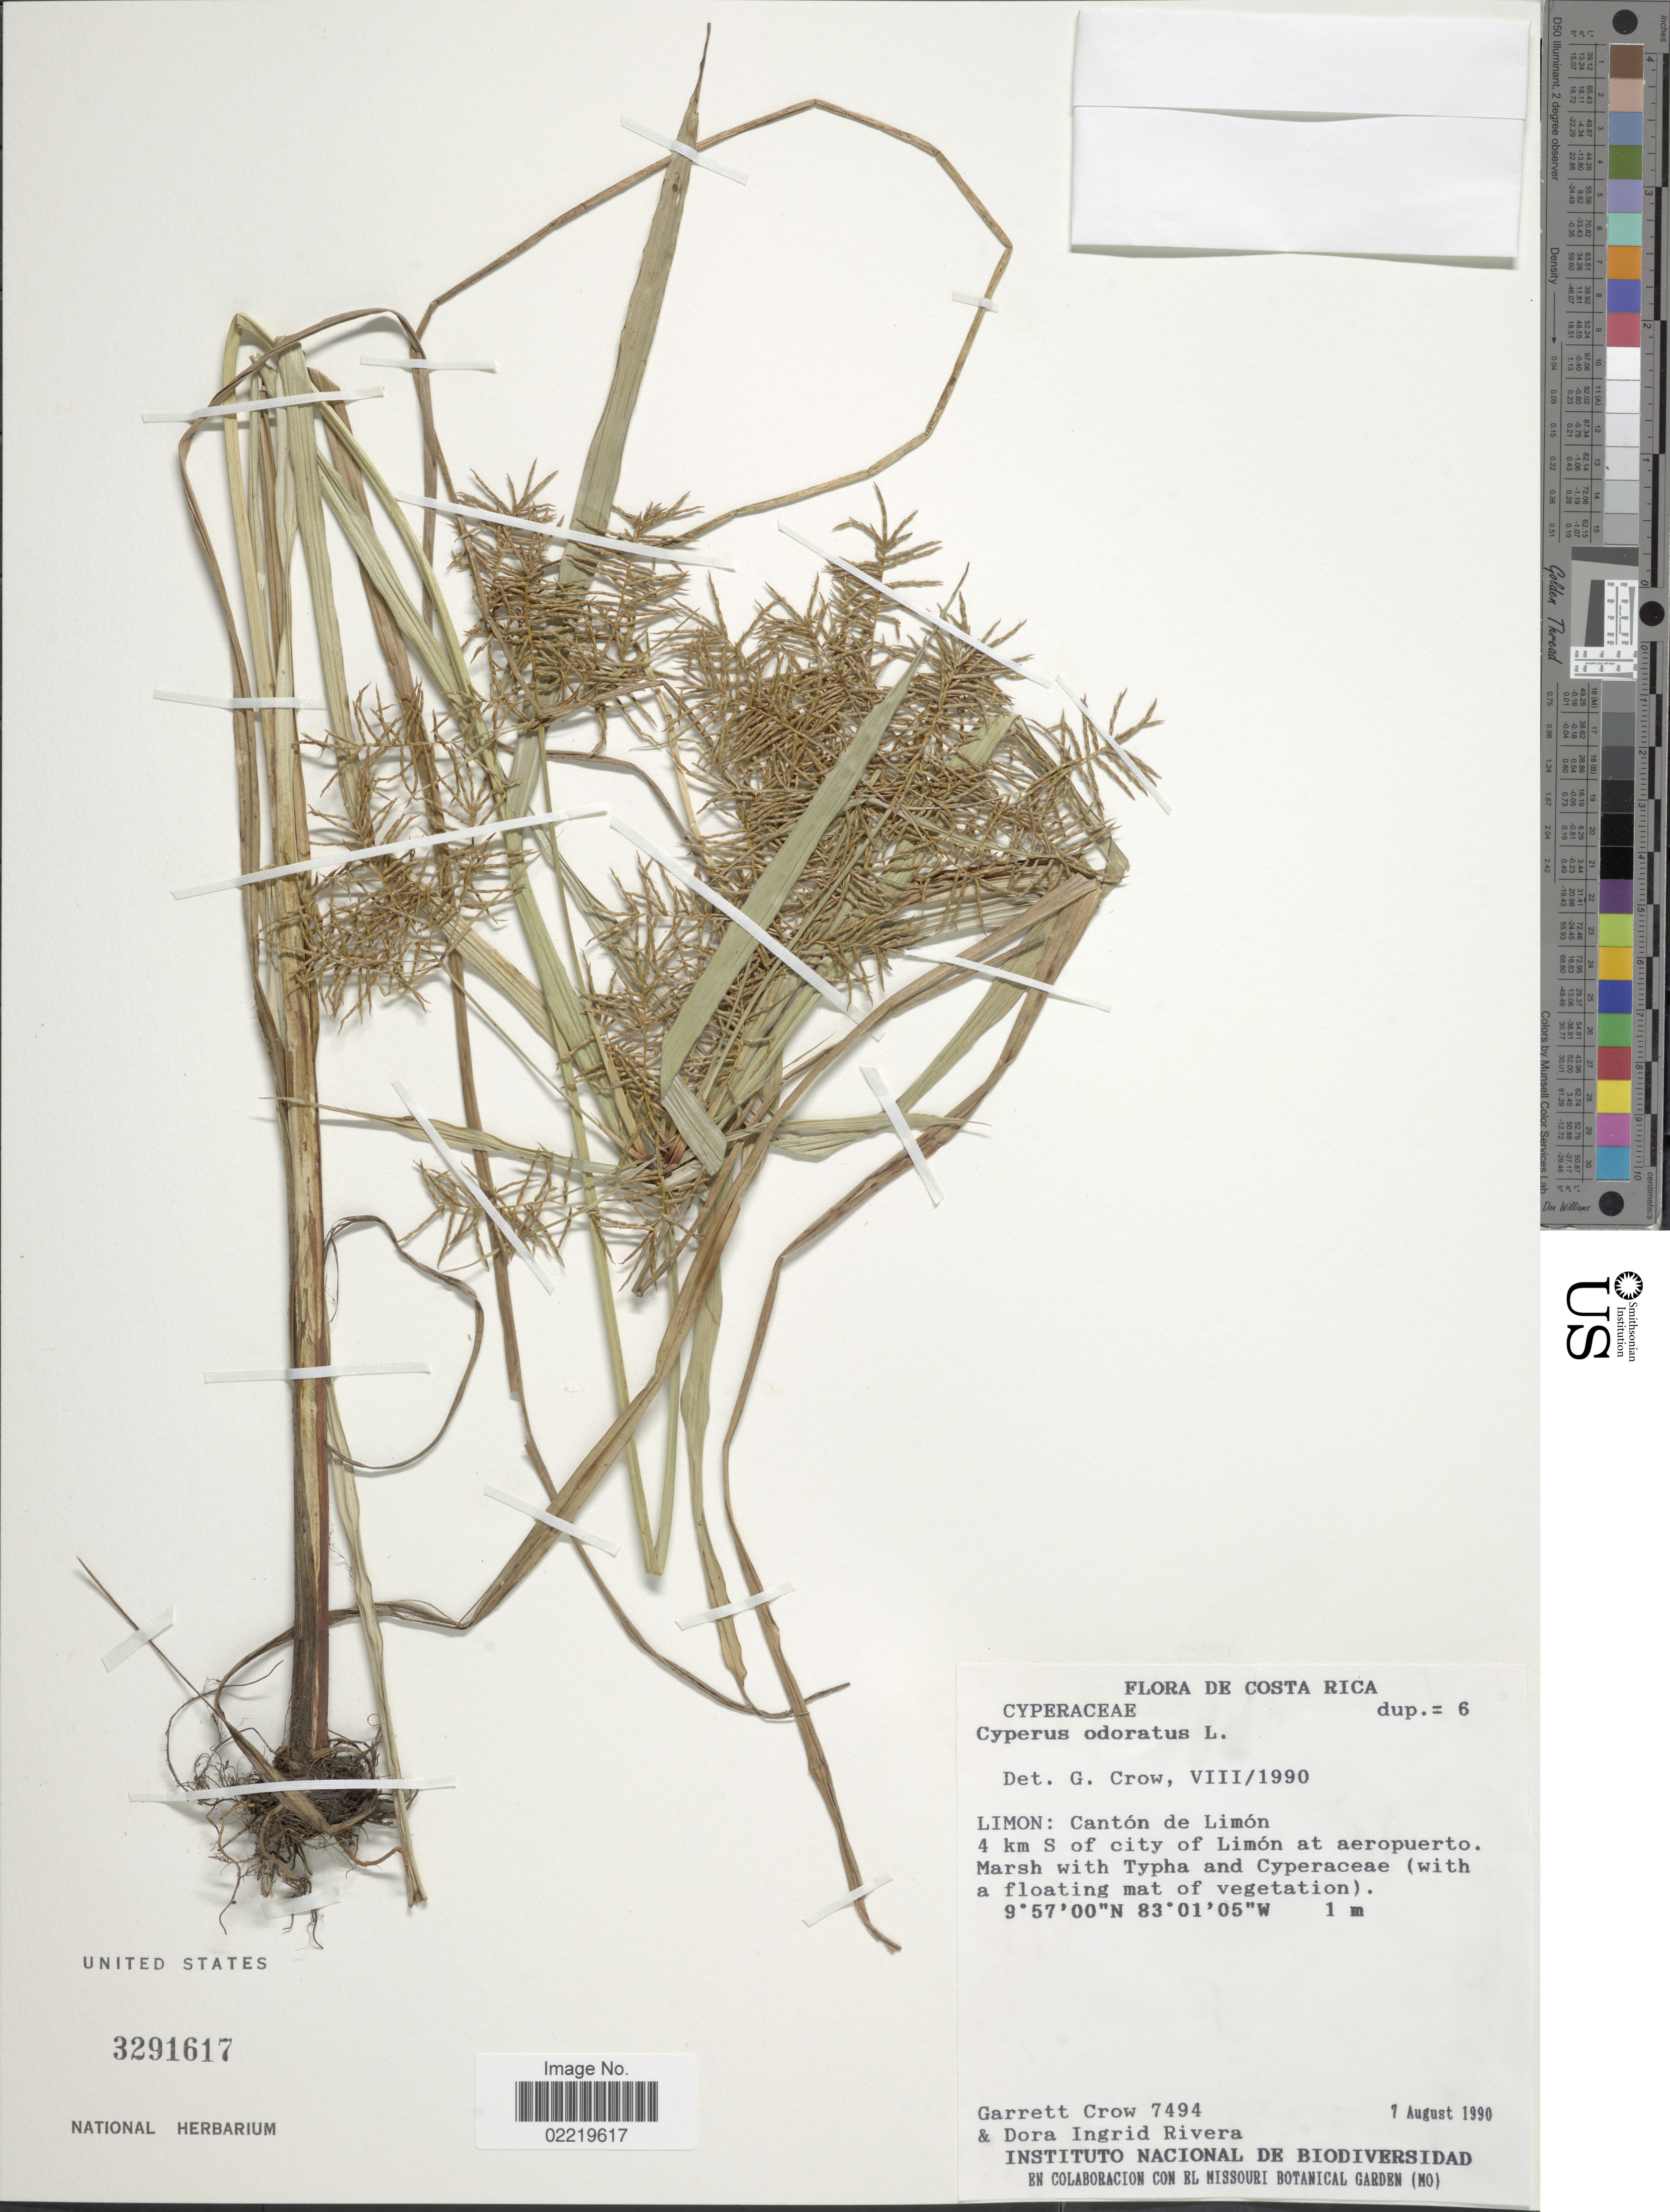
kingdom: Plantae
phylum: Tracheophyta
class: Liliopsida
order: Poales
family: Cyperaceae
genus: Cyperus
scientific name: Cyperus odoratus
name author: L.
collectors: G. E. Crow & D. I. Rivera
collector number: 7494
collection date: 1990-08-07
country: Costa Rica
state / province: Limón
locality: Canton de Limon, 4 km S of city of Limon at aeropuerto.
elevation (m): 1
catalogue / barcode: US 3291617